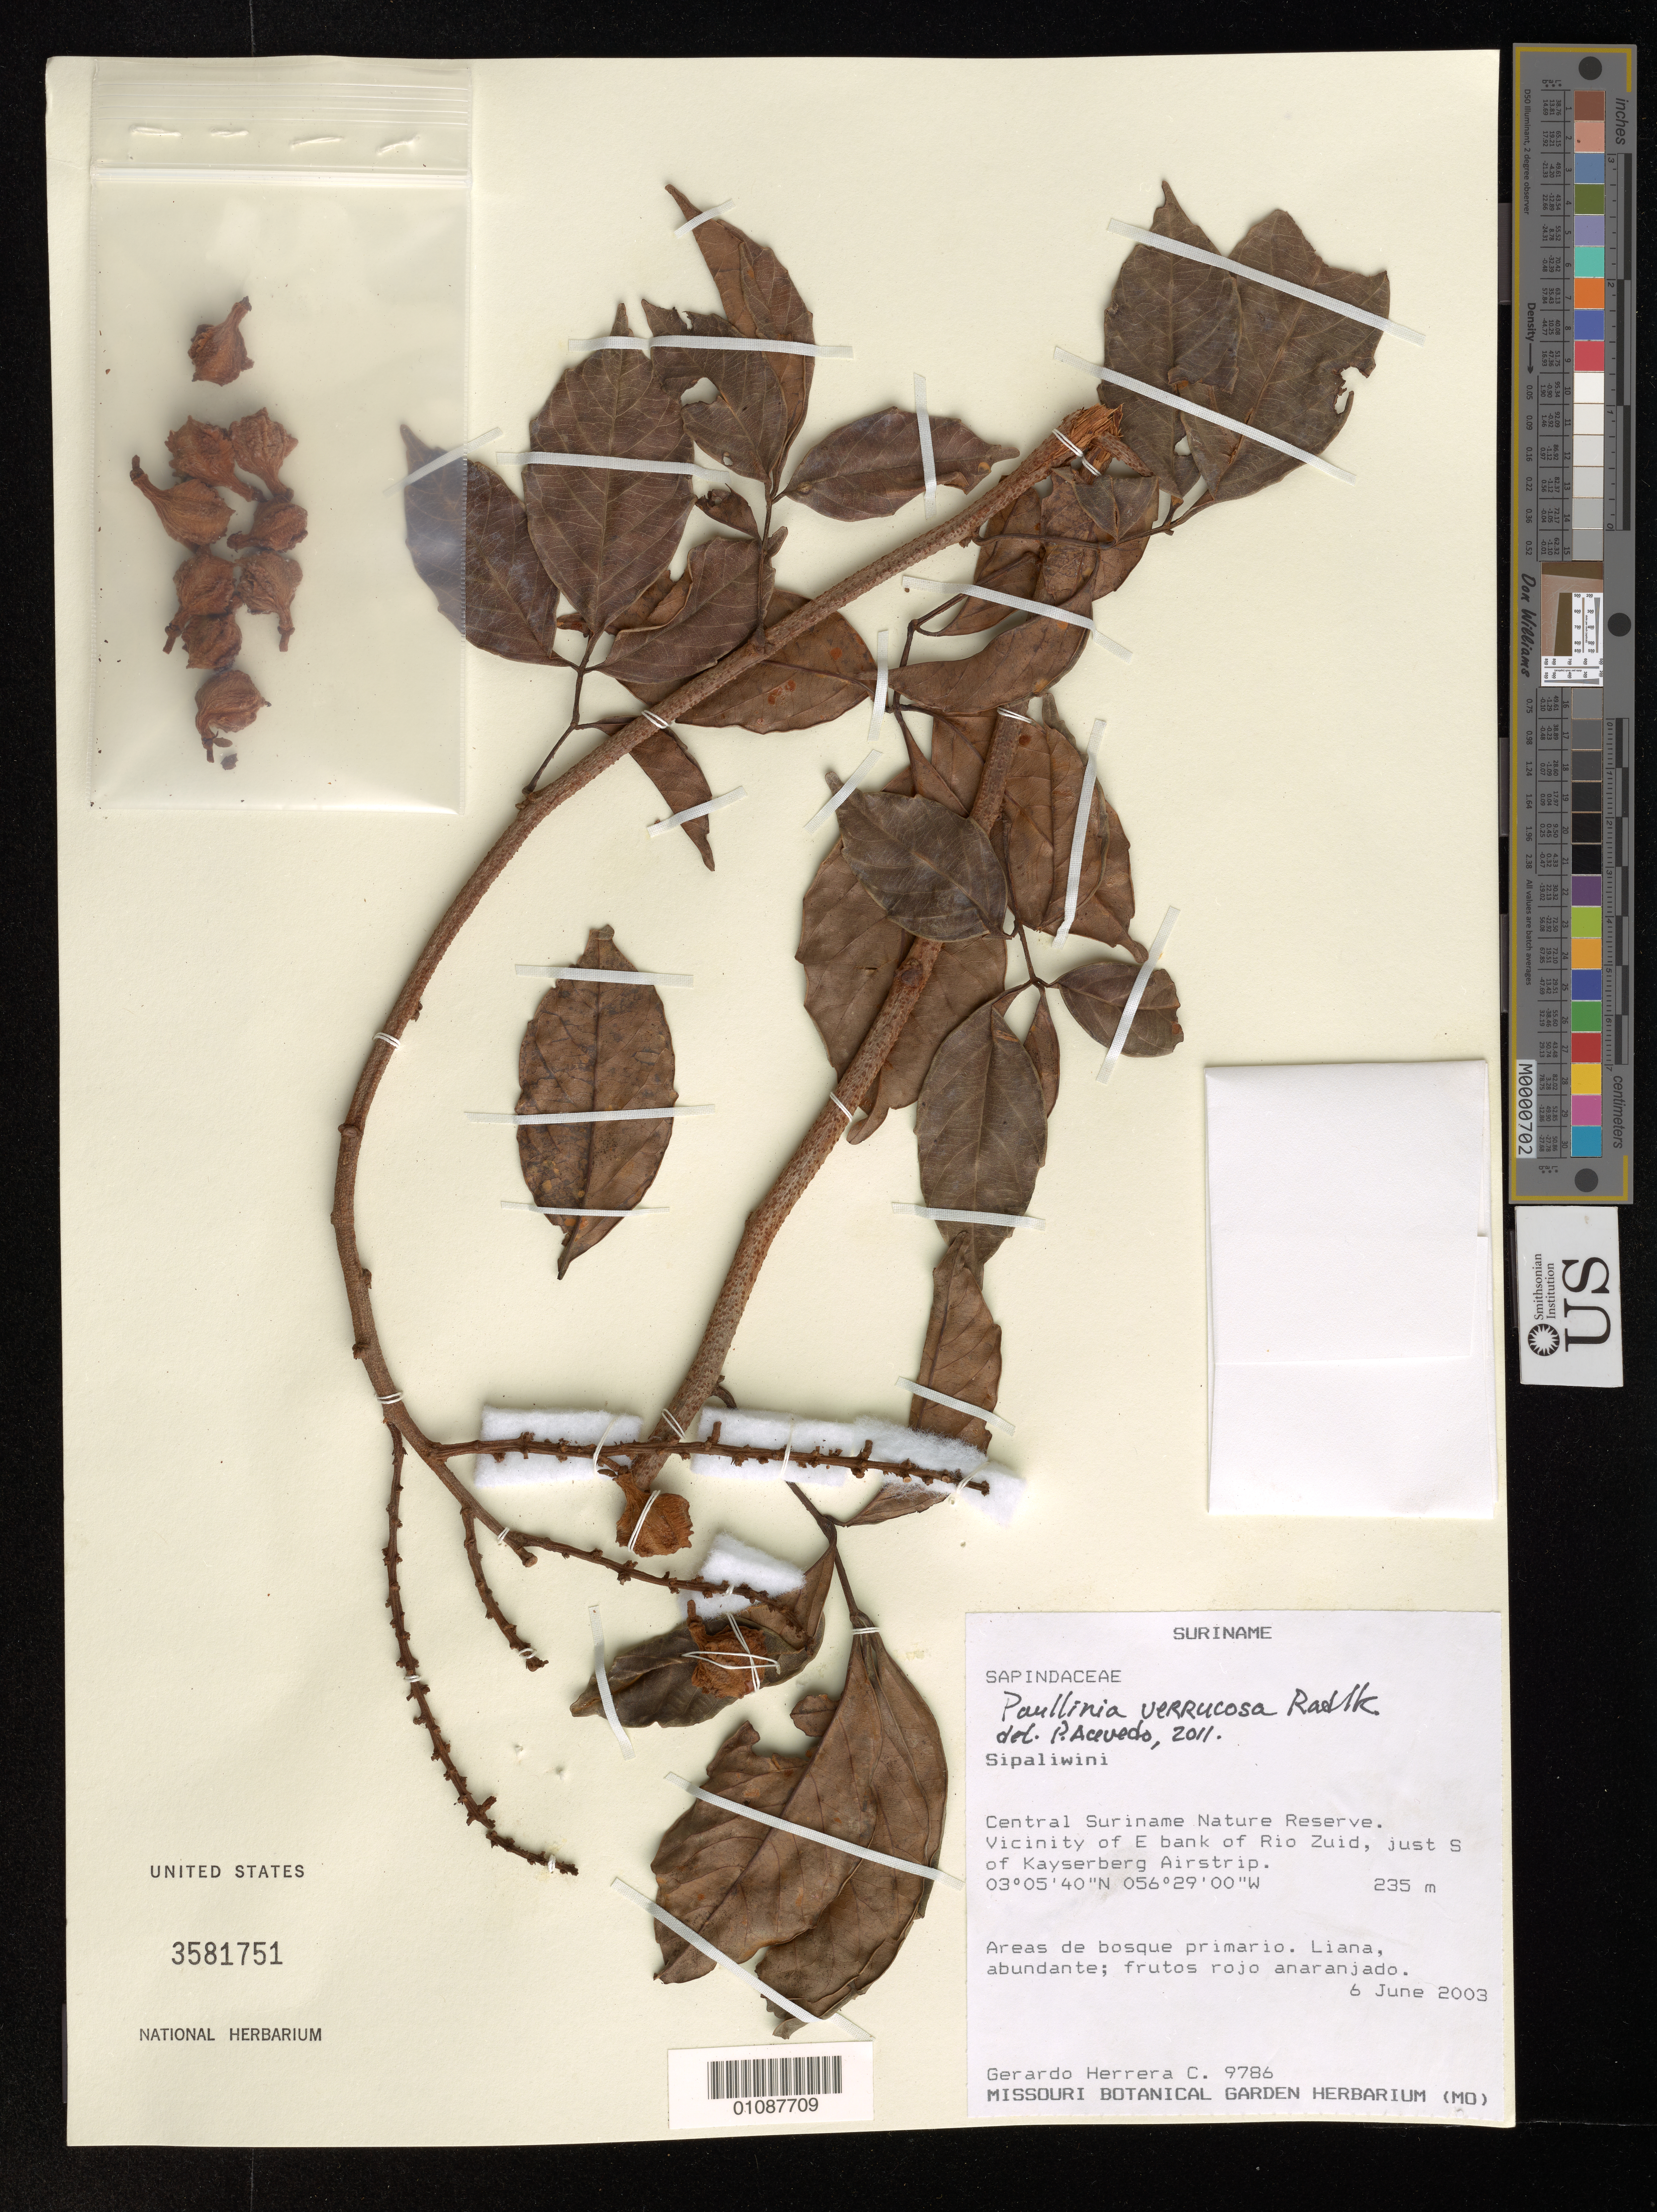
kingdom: Plantae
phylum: Tracheophyta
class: Magnoliopsida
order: Sapindales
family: Sapindaceae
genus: Paullinia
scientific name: Paullinia verrucosa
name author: Radlk.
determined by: Acevedo-Rodríguez, P., (BOT), Smithsonian Institution - National Museum of Natural History (UNITED STATES)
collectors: G. Herrera Ch.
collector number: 9786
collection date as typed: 6-Jun-03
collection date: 2003-06-06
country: Suriname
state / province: Sipaliwini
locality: Central Suriname Nature Reserve. Vic of East bank of Rio Zuid, just S of Kayserberg Airstrip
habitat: Areas de bosque primerio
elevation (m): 235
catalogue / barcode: US 3581751